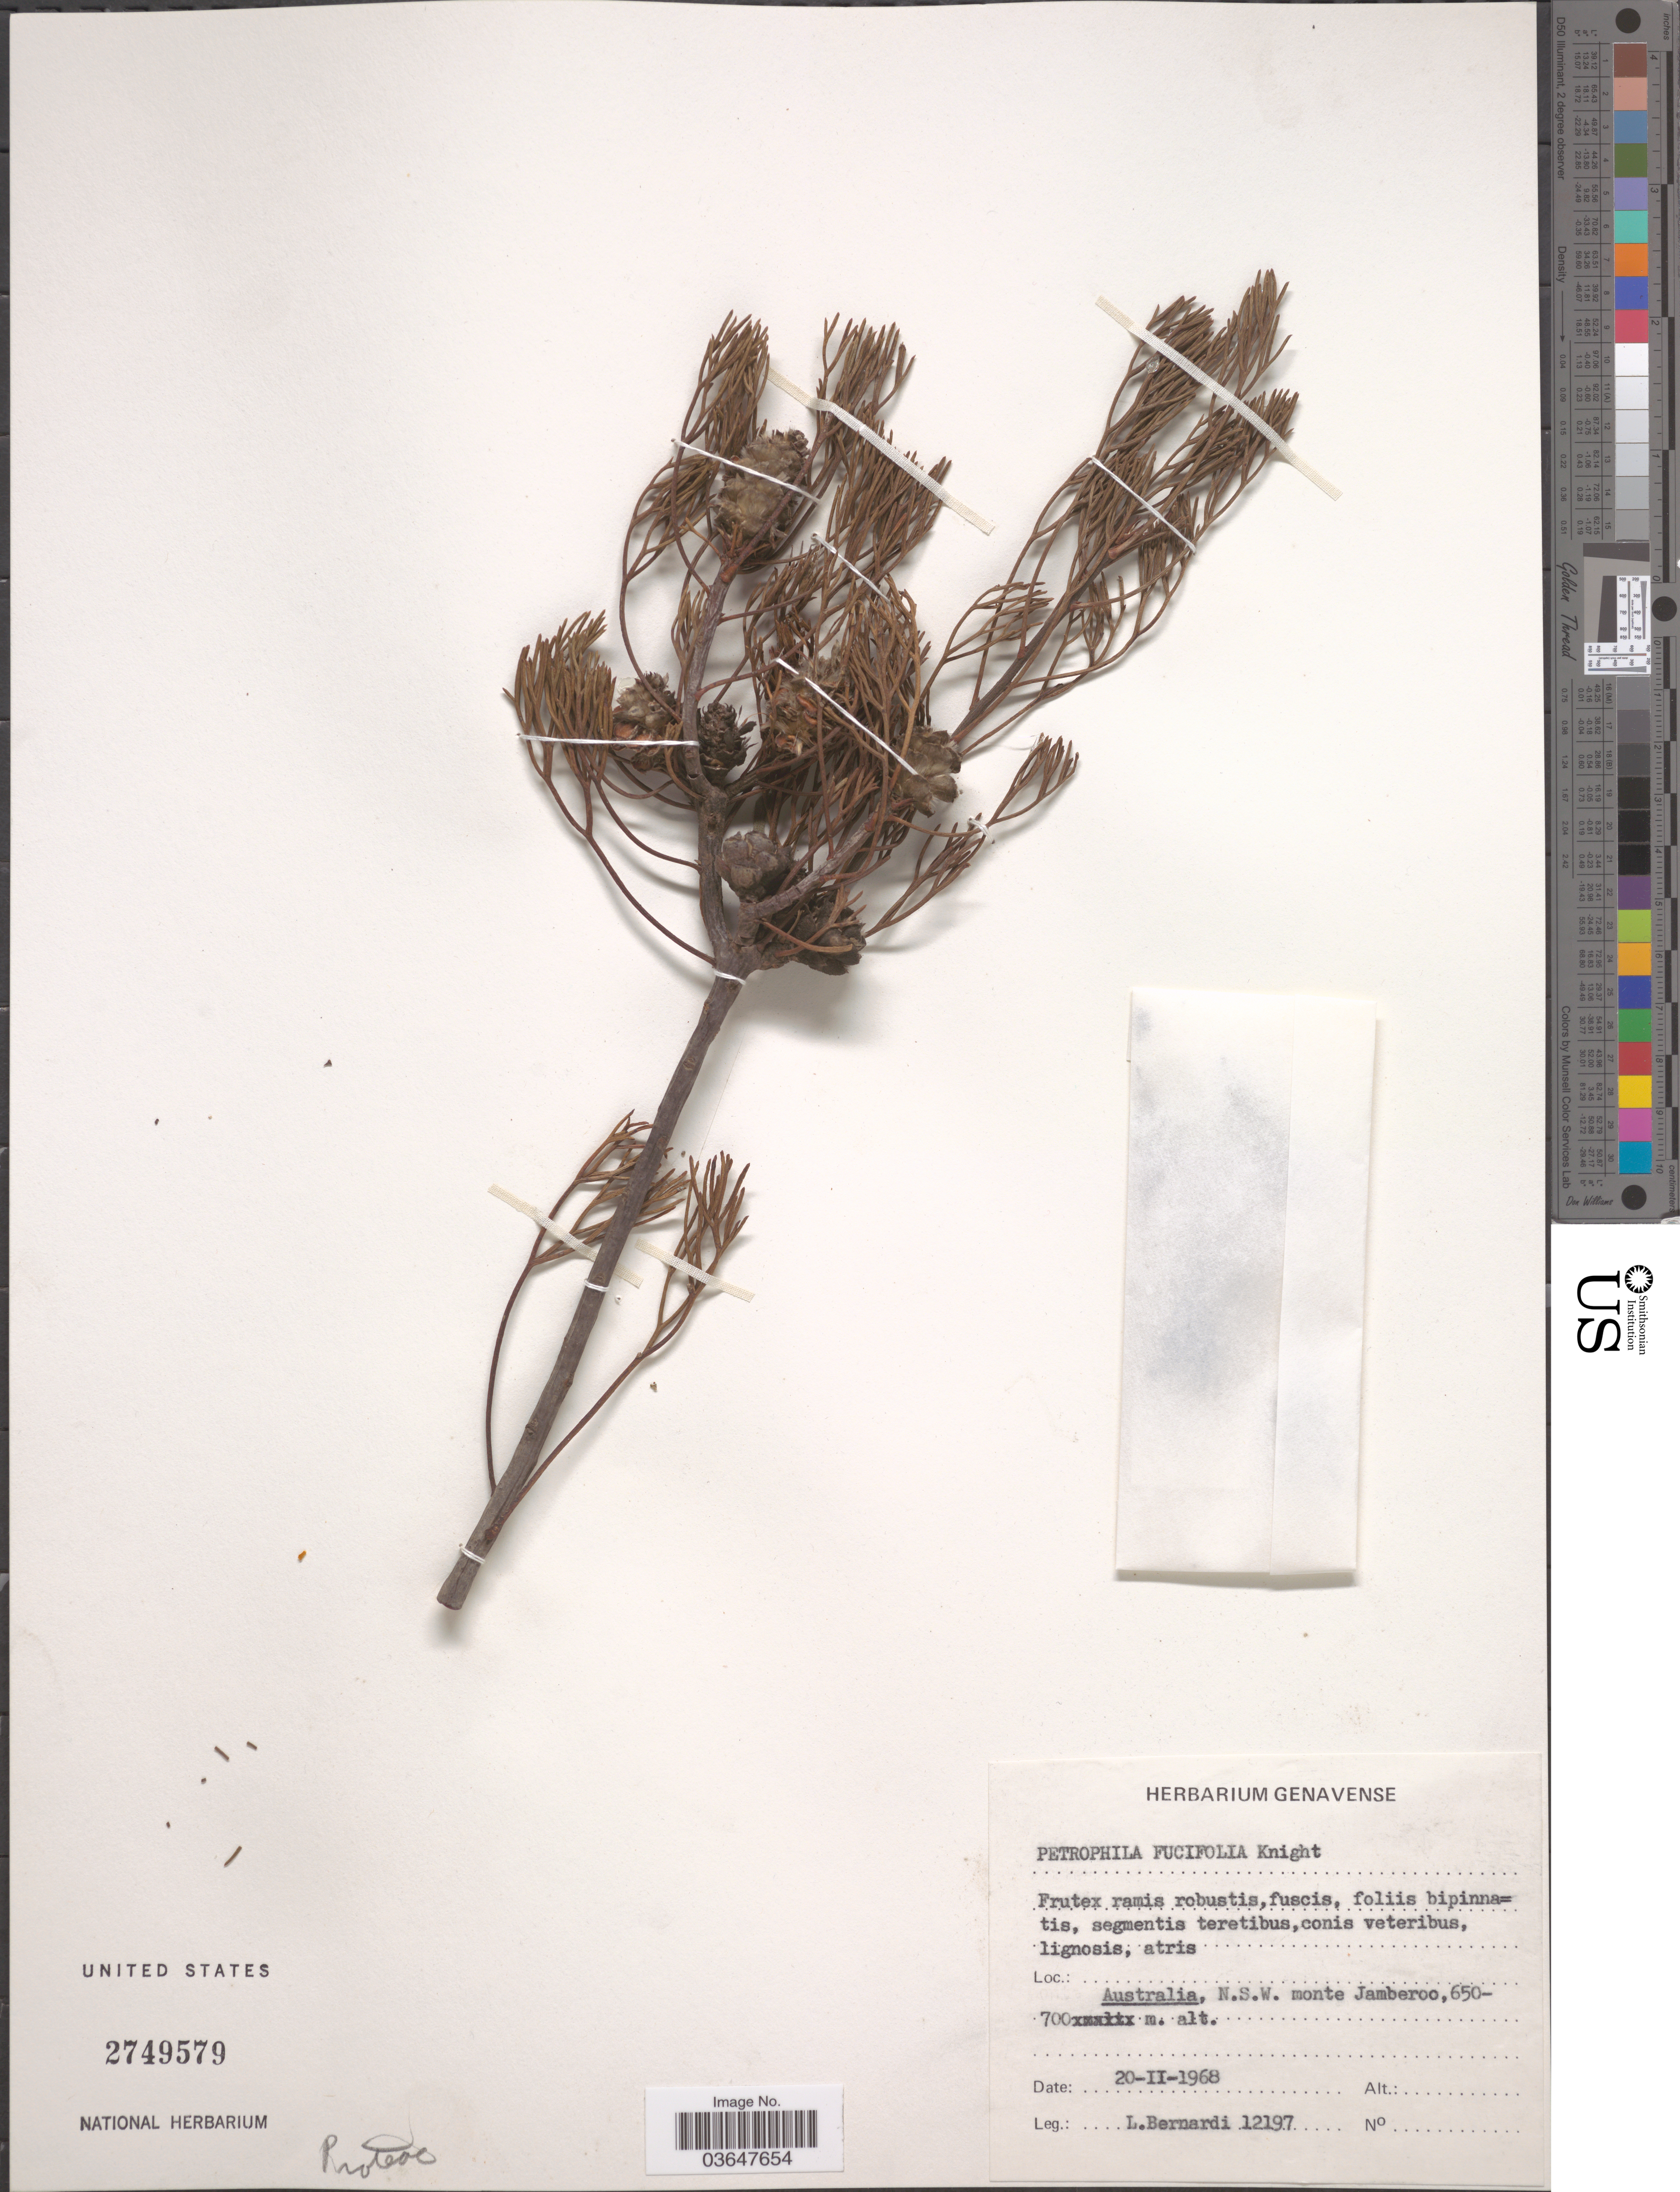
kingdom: Plantae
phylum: Tracheophyta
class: Magnoliopsida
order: Proteales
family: Proteaceae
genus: Petrophile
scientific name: Petrophile fucifolia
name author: Knight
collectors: L. Bernardi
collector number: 12197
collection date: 1968-02-20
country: Australia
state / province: New South Wales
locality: N.S.W. monte Jamberoo.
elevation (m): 650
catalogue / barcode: US 2749579